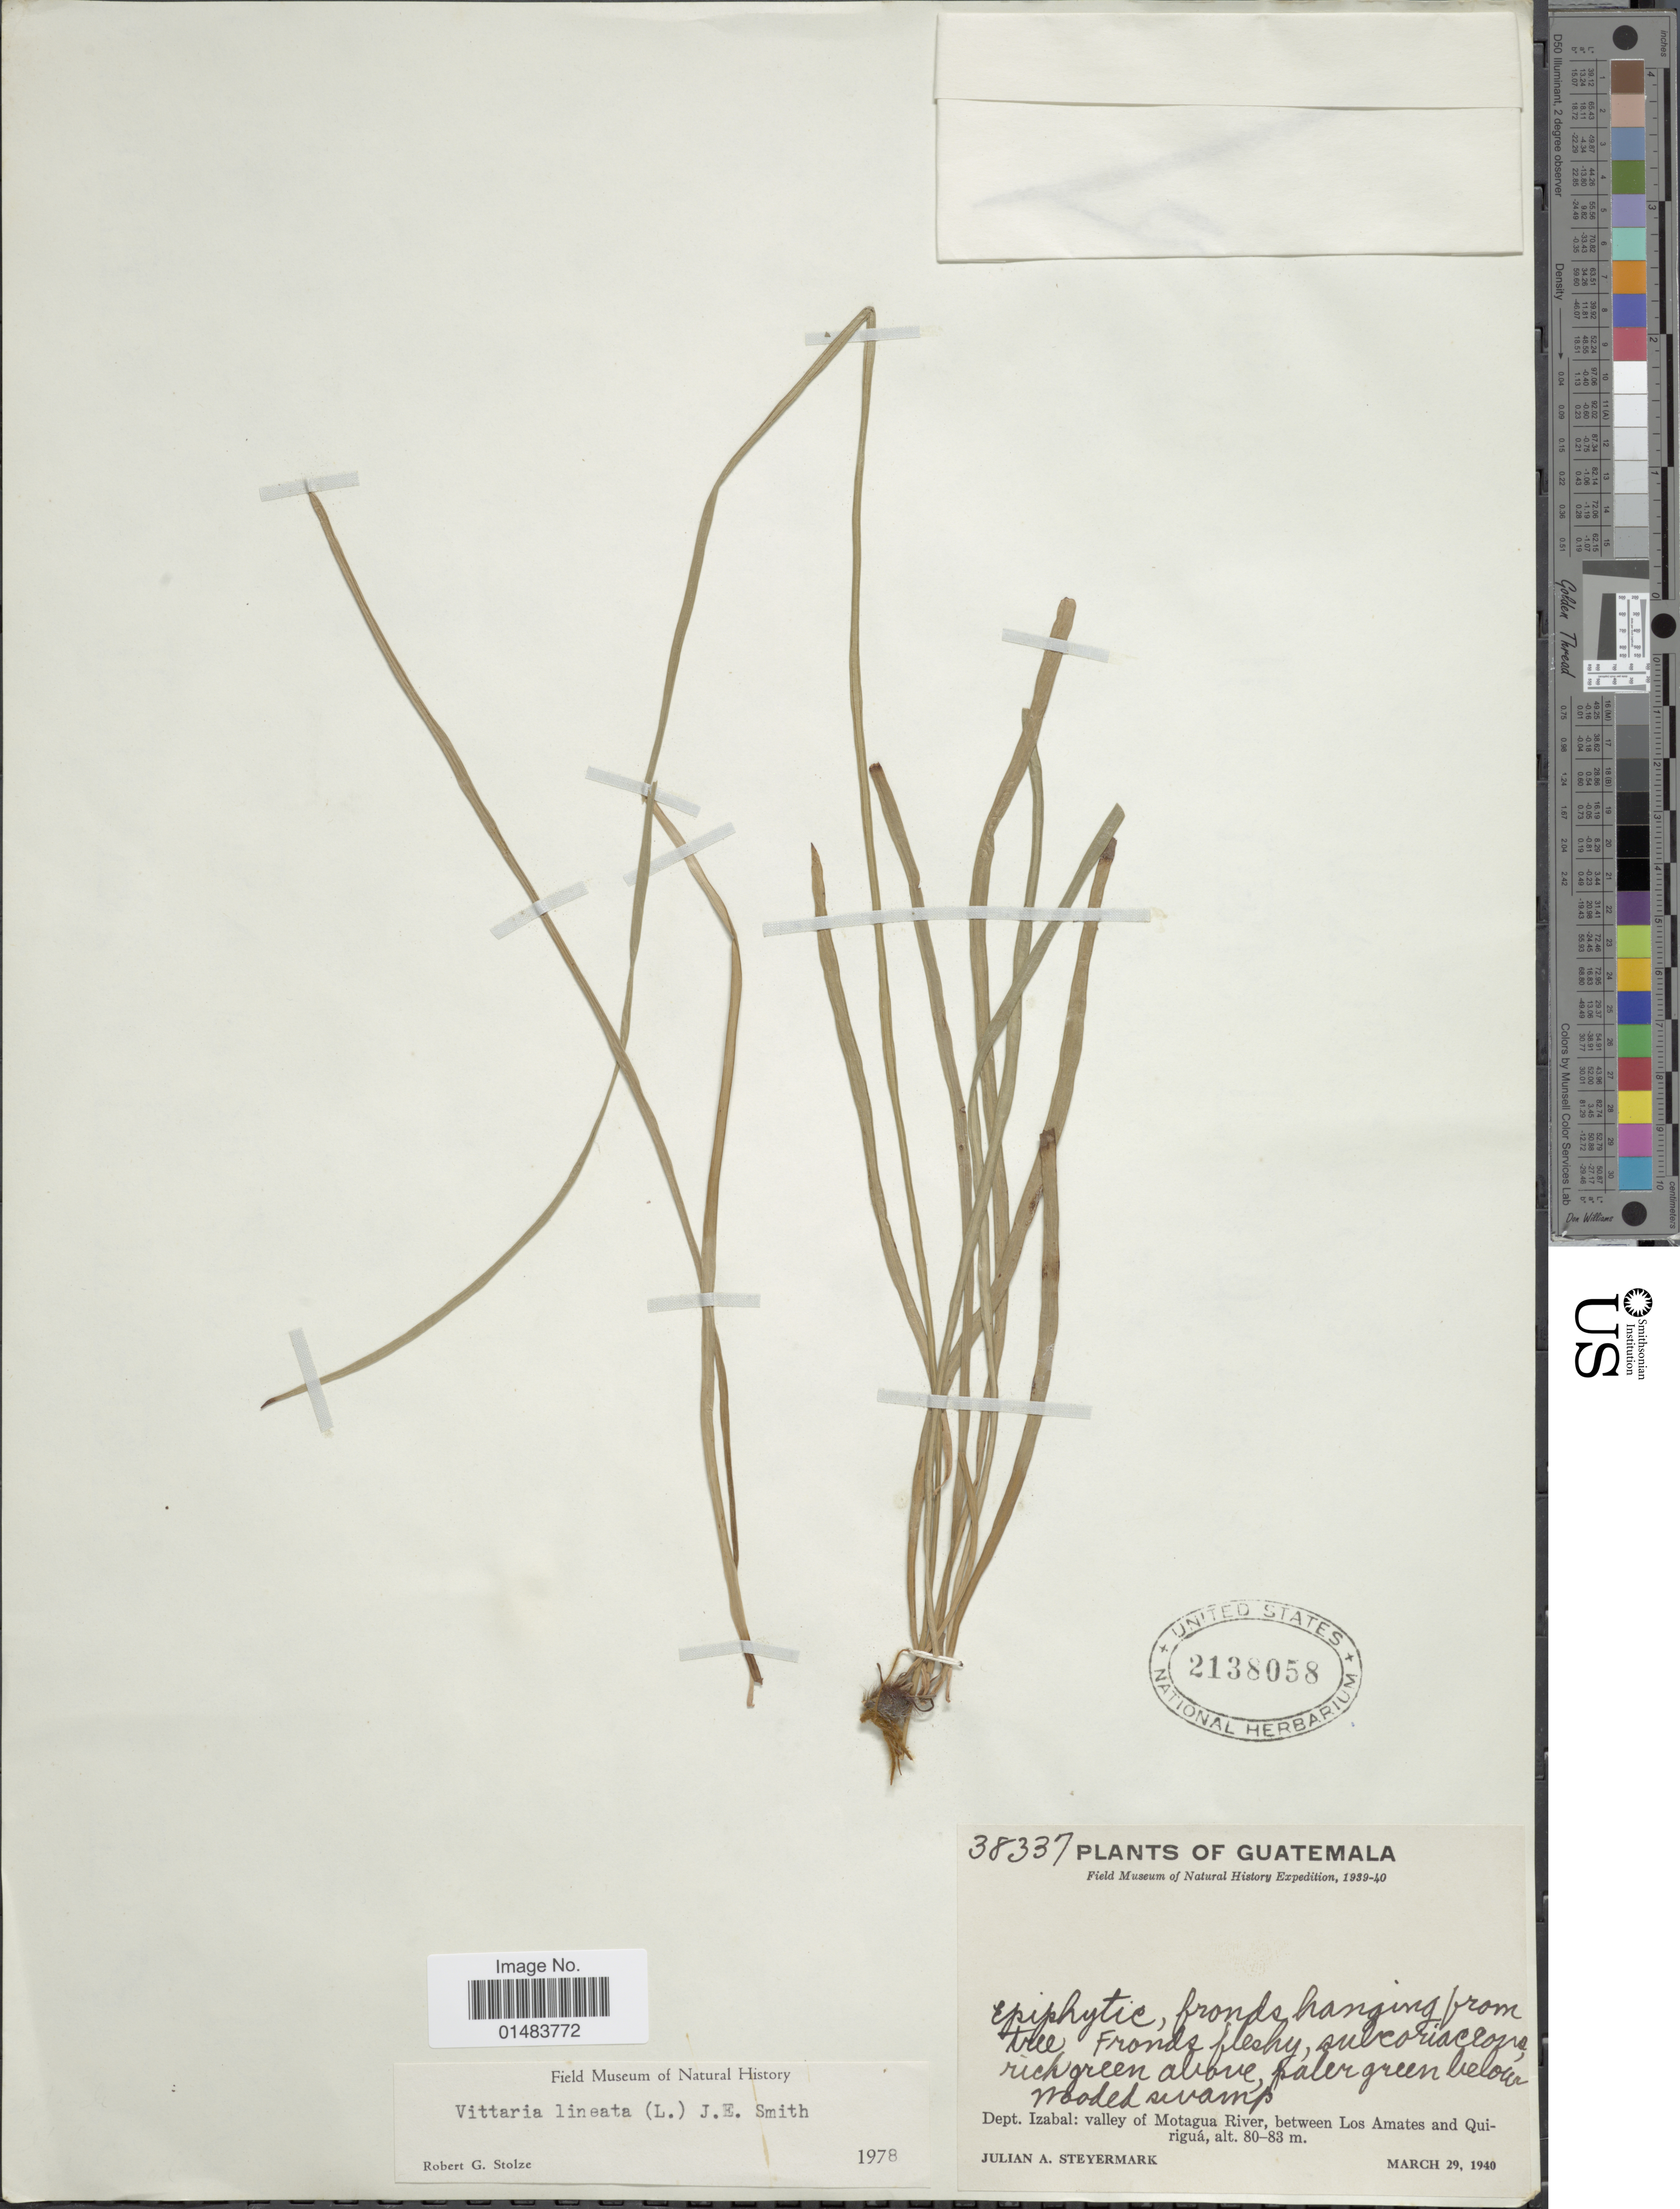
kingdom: Plantae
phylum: Tracheophyta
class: Polypodiopsida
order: Polypodiales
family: Pteridaceae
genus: Vittaria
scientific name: Vittaria lineata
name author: (L.) Sm.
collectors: J. Steyermark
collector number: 38337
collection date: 1940-03-29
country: Guatemala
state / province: Izabal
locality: Plants of Guatemala, Valley of Motagua River, between Los Amates and Quirigua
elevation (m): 80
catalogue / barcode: US 2138058